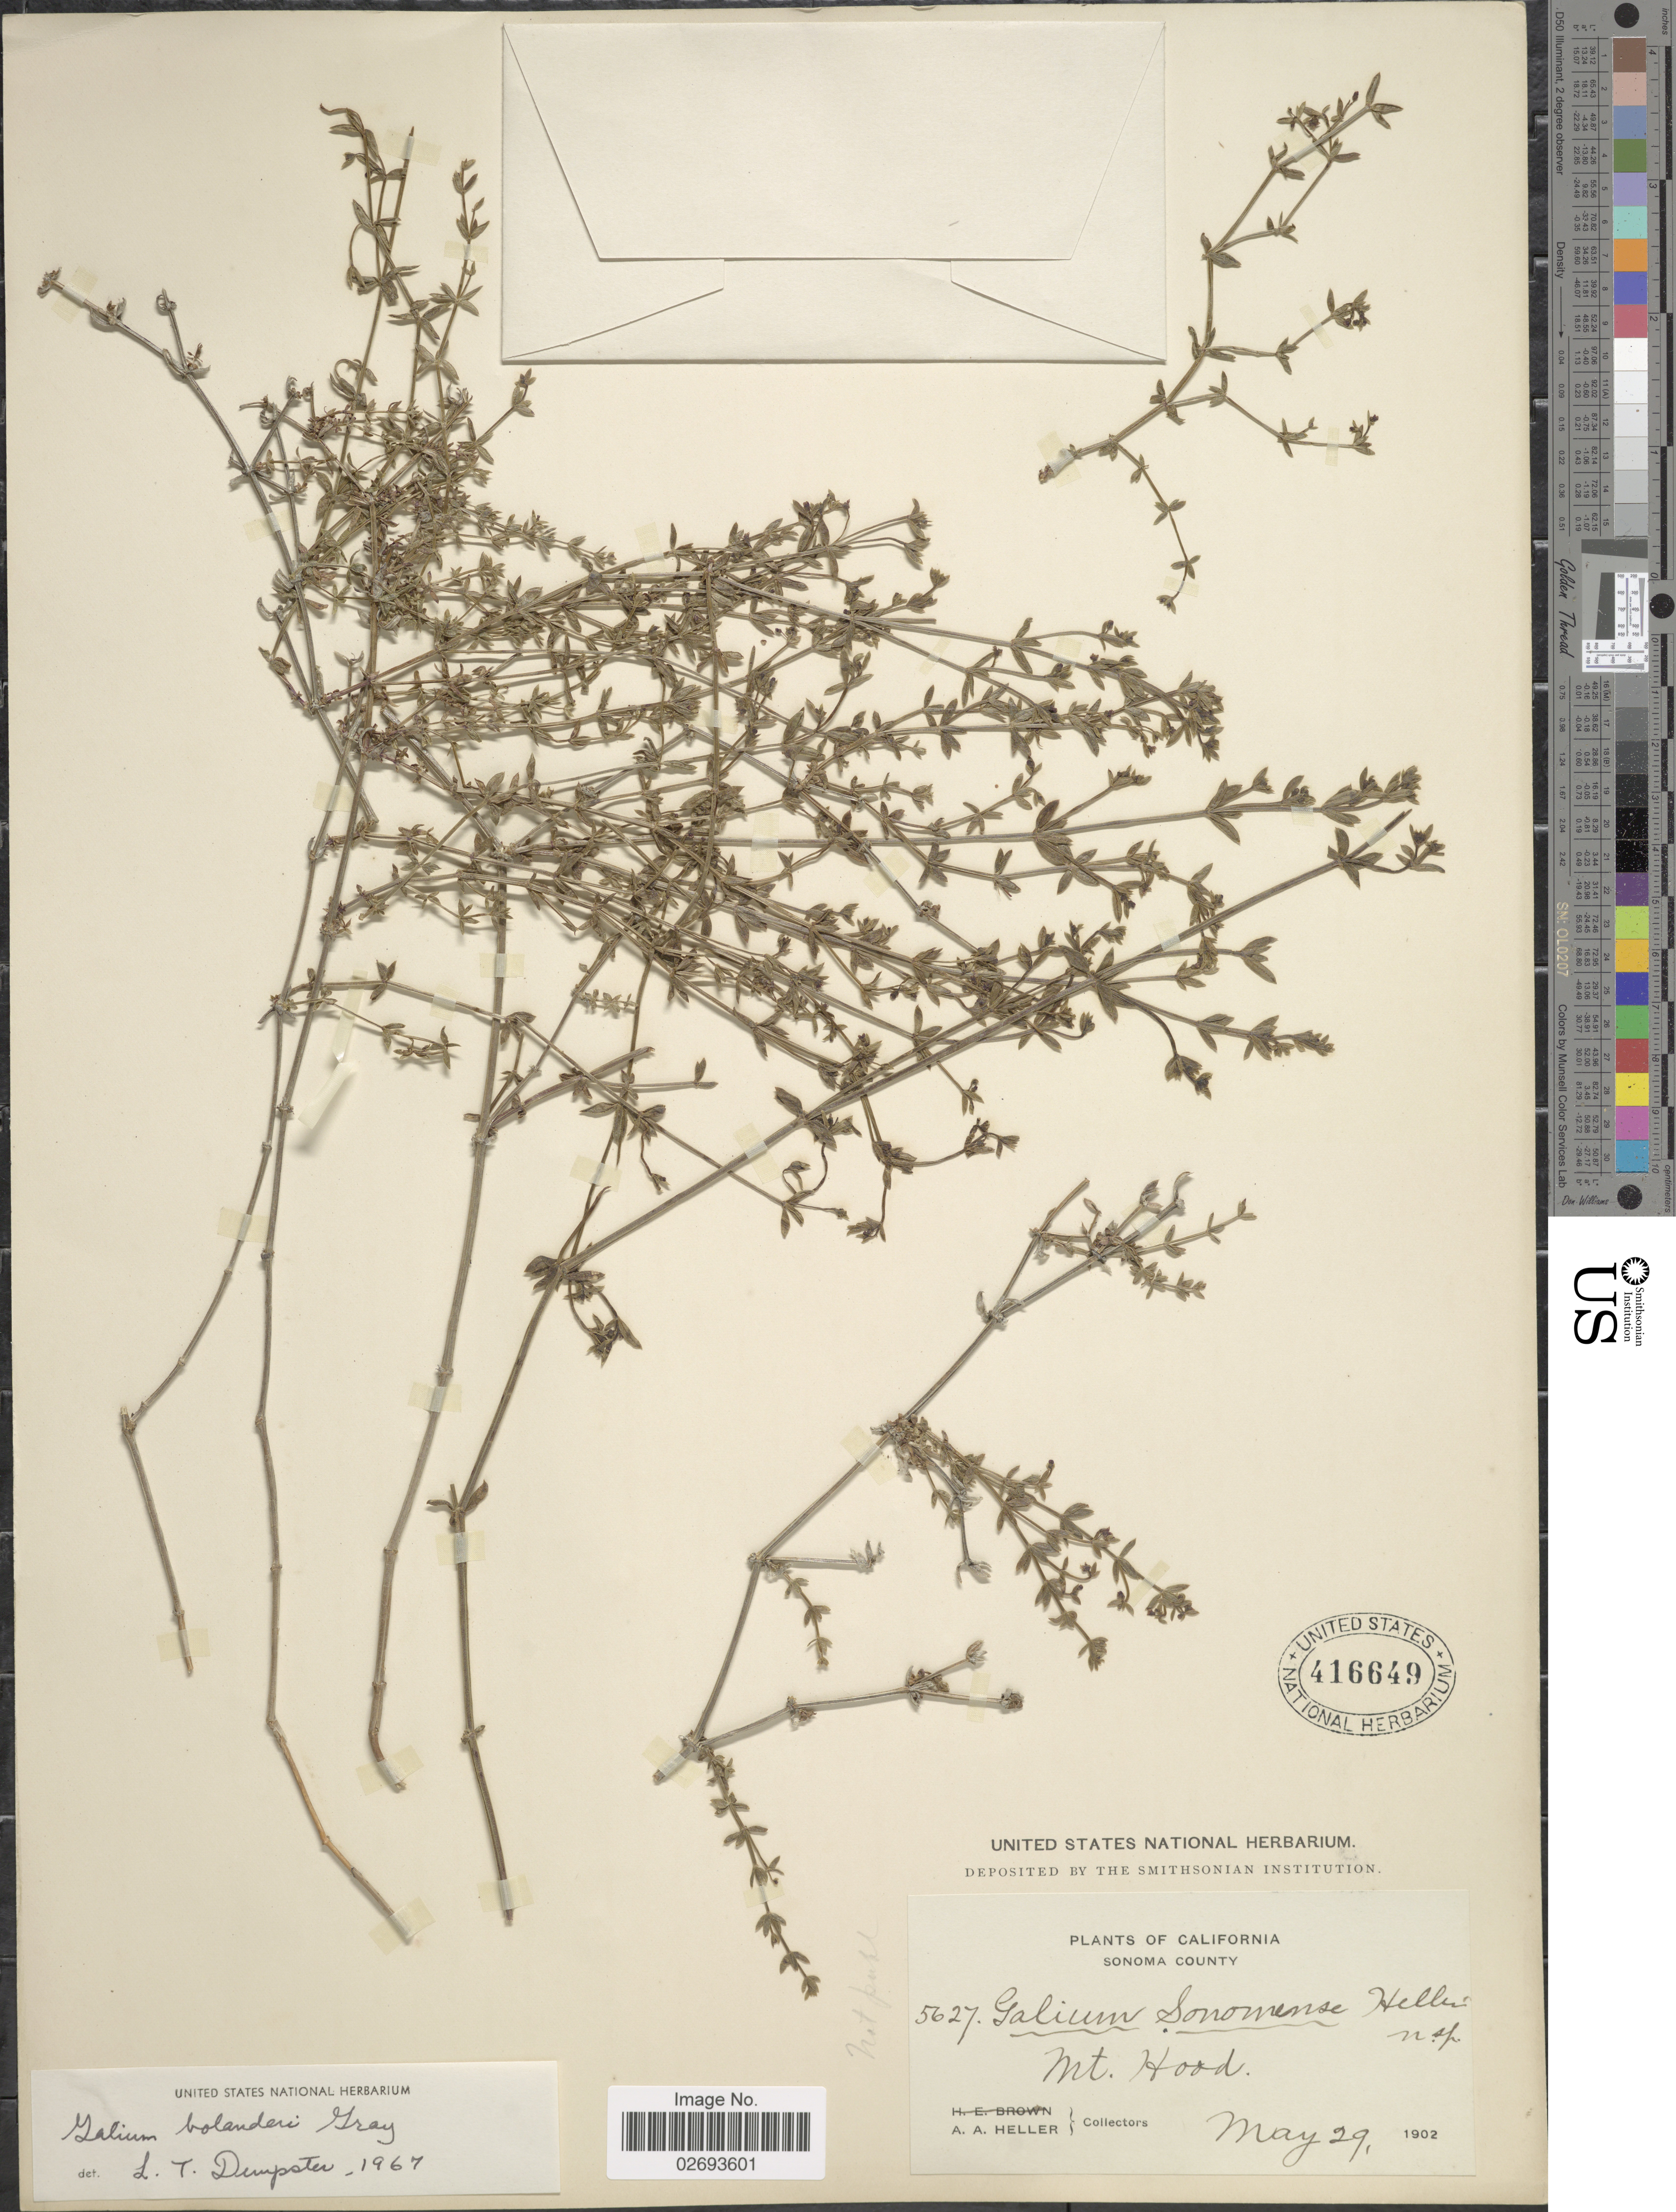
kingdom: Plantae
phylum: Tracheophyta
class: Magnoliopsida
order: Gentianales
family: Rubiaceae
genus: Galium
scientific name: Galium bolanderi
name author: A. Gray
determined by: Dempster, L. T.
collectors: A. A. Heller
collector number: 5627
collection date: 1902-05-29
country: United States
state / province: California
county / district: Sonoma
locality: Sonoma County, Mt. Hood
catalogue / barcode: US 416649